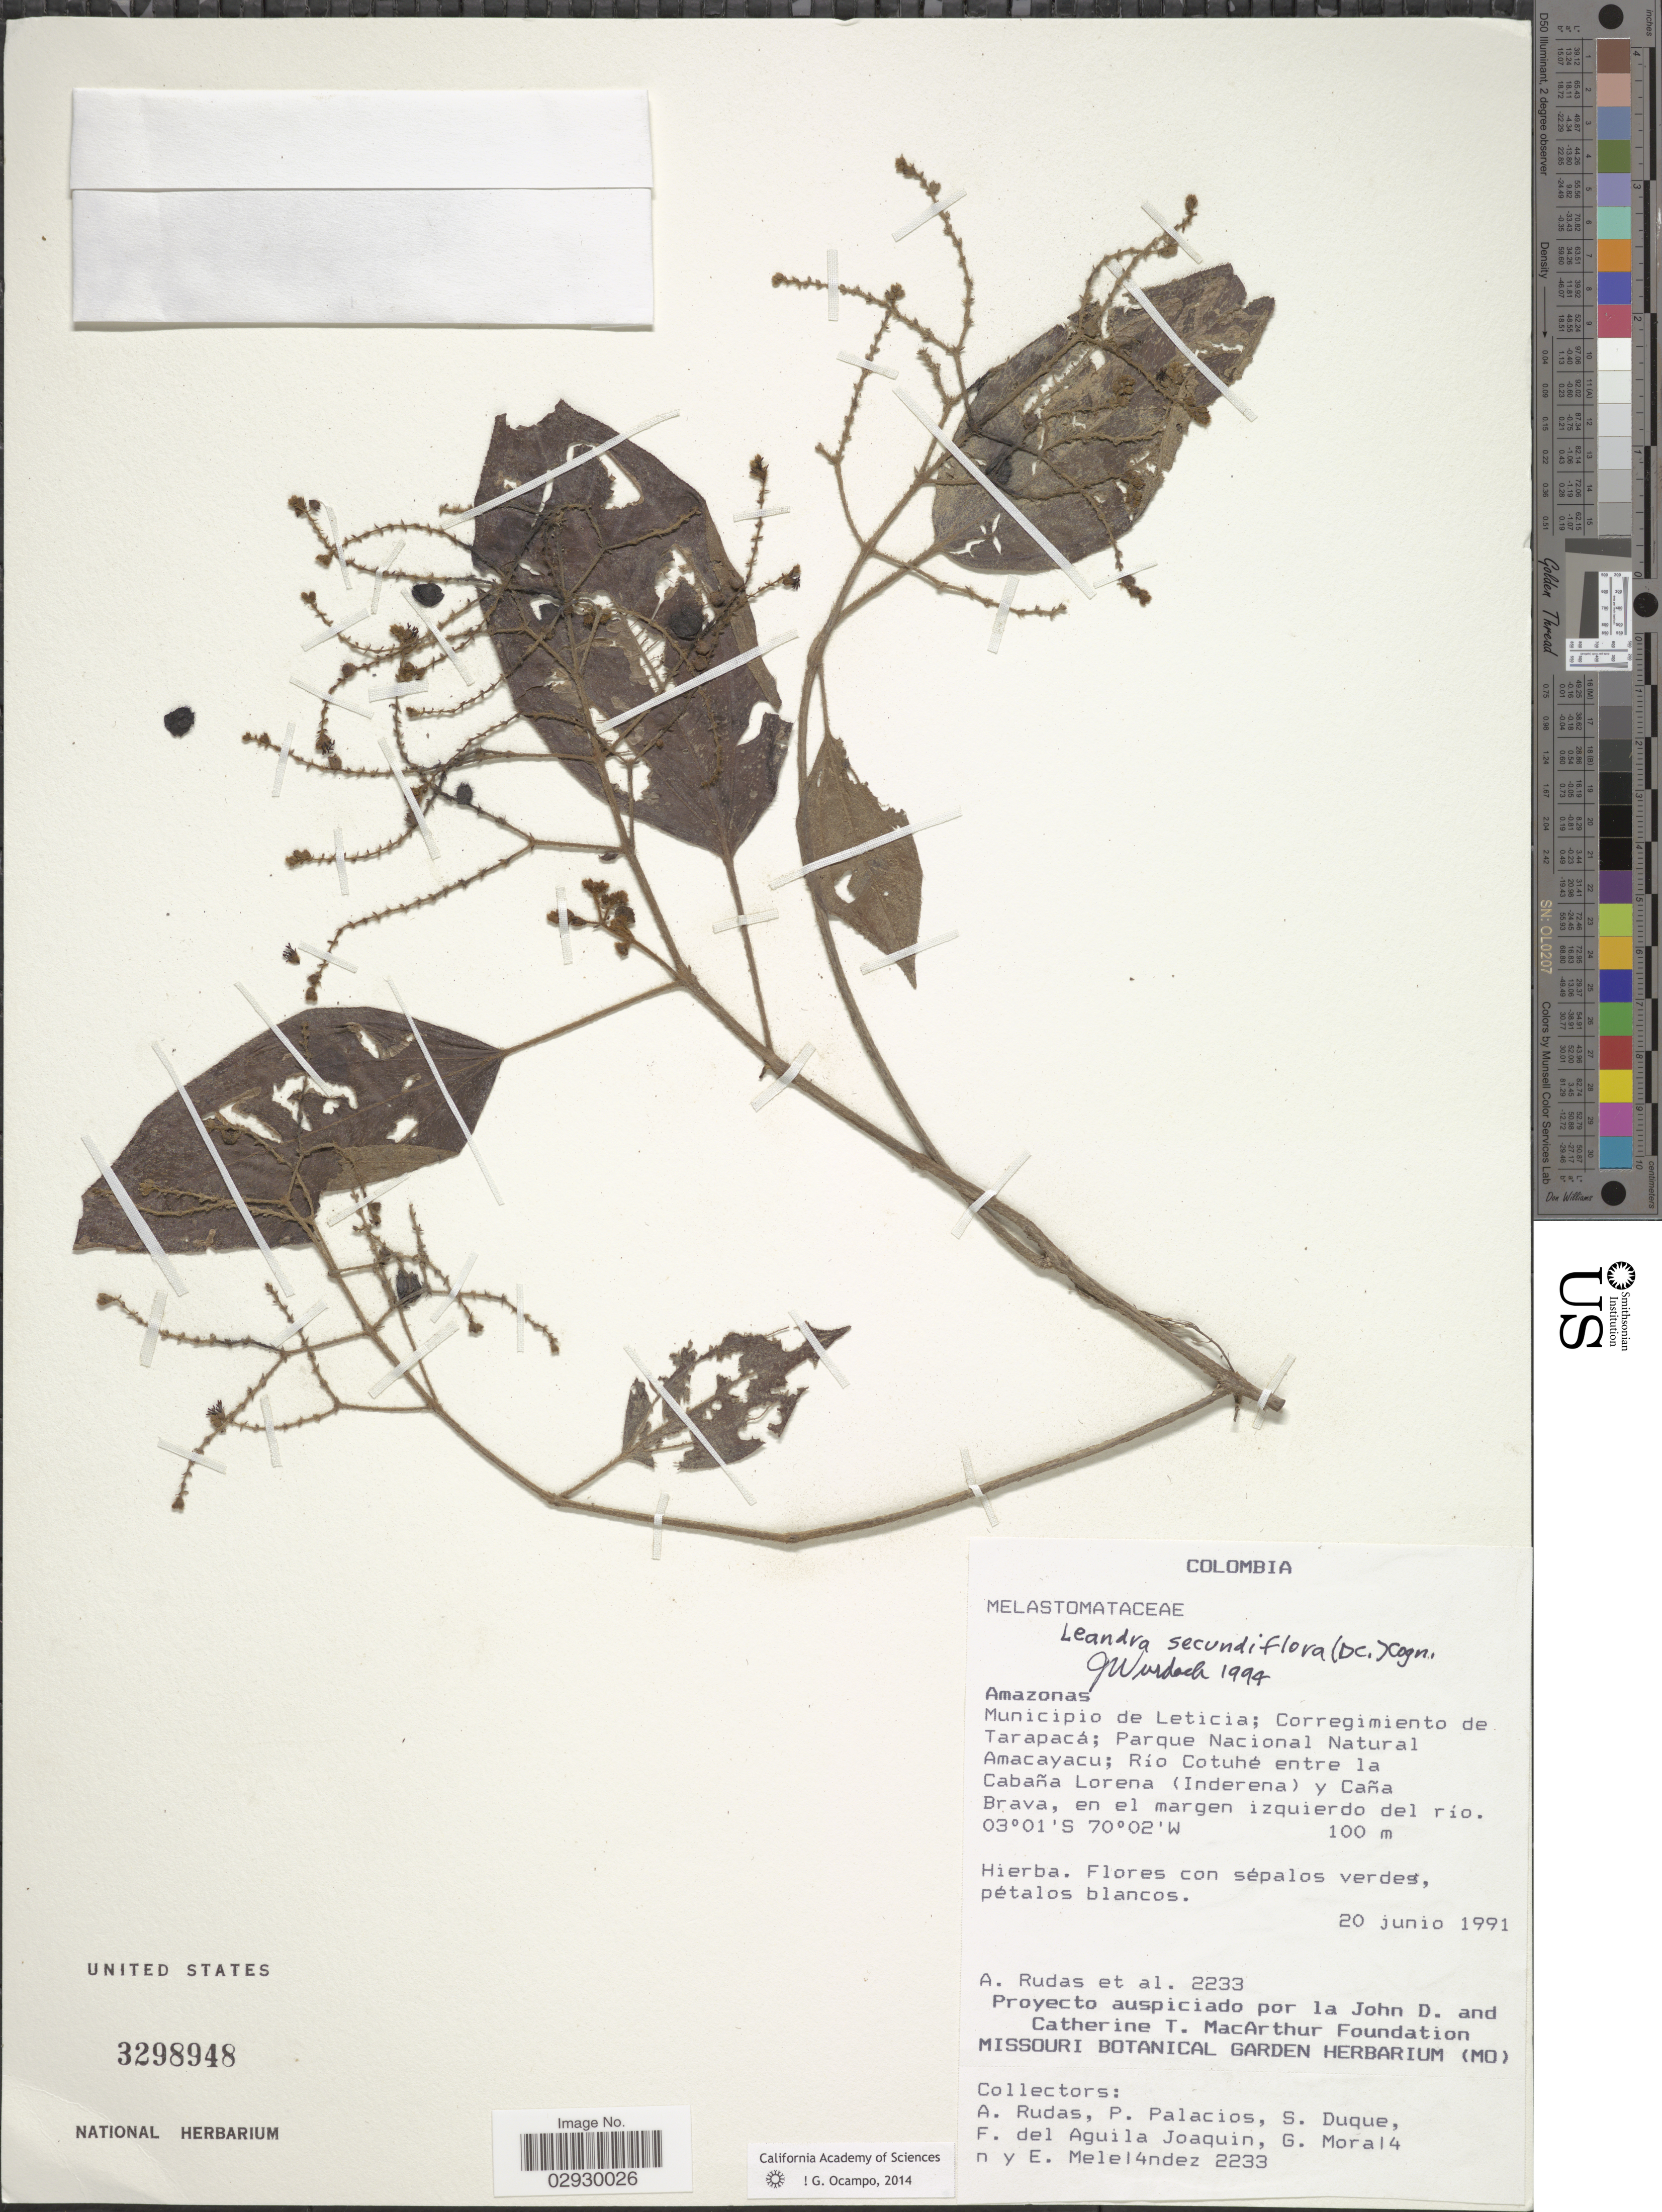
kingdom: Plantae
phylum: Tracheophyta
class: Magnoliopsida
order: Myrtales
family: Melastomataceae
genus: Leandra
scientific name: Leandra secundiflora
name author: (DC.) Cogn.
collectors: A. Rudas, P. Palacios, S. Duque, F. Aguila Joaquin & et al.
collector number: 2233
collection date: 1991-06-20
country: Colombia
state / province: Amazônas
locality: Municipio de Leticia; Corregimiento de Tarapacá; Parque Nacional Natural Amacayacu; Río Cotuhé entre la Cabaña Lorena (Inderena) y Caña Brava, en el margen izquierdo del río.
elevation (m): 100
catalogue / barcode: US 3298948